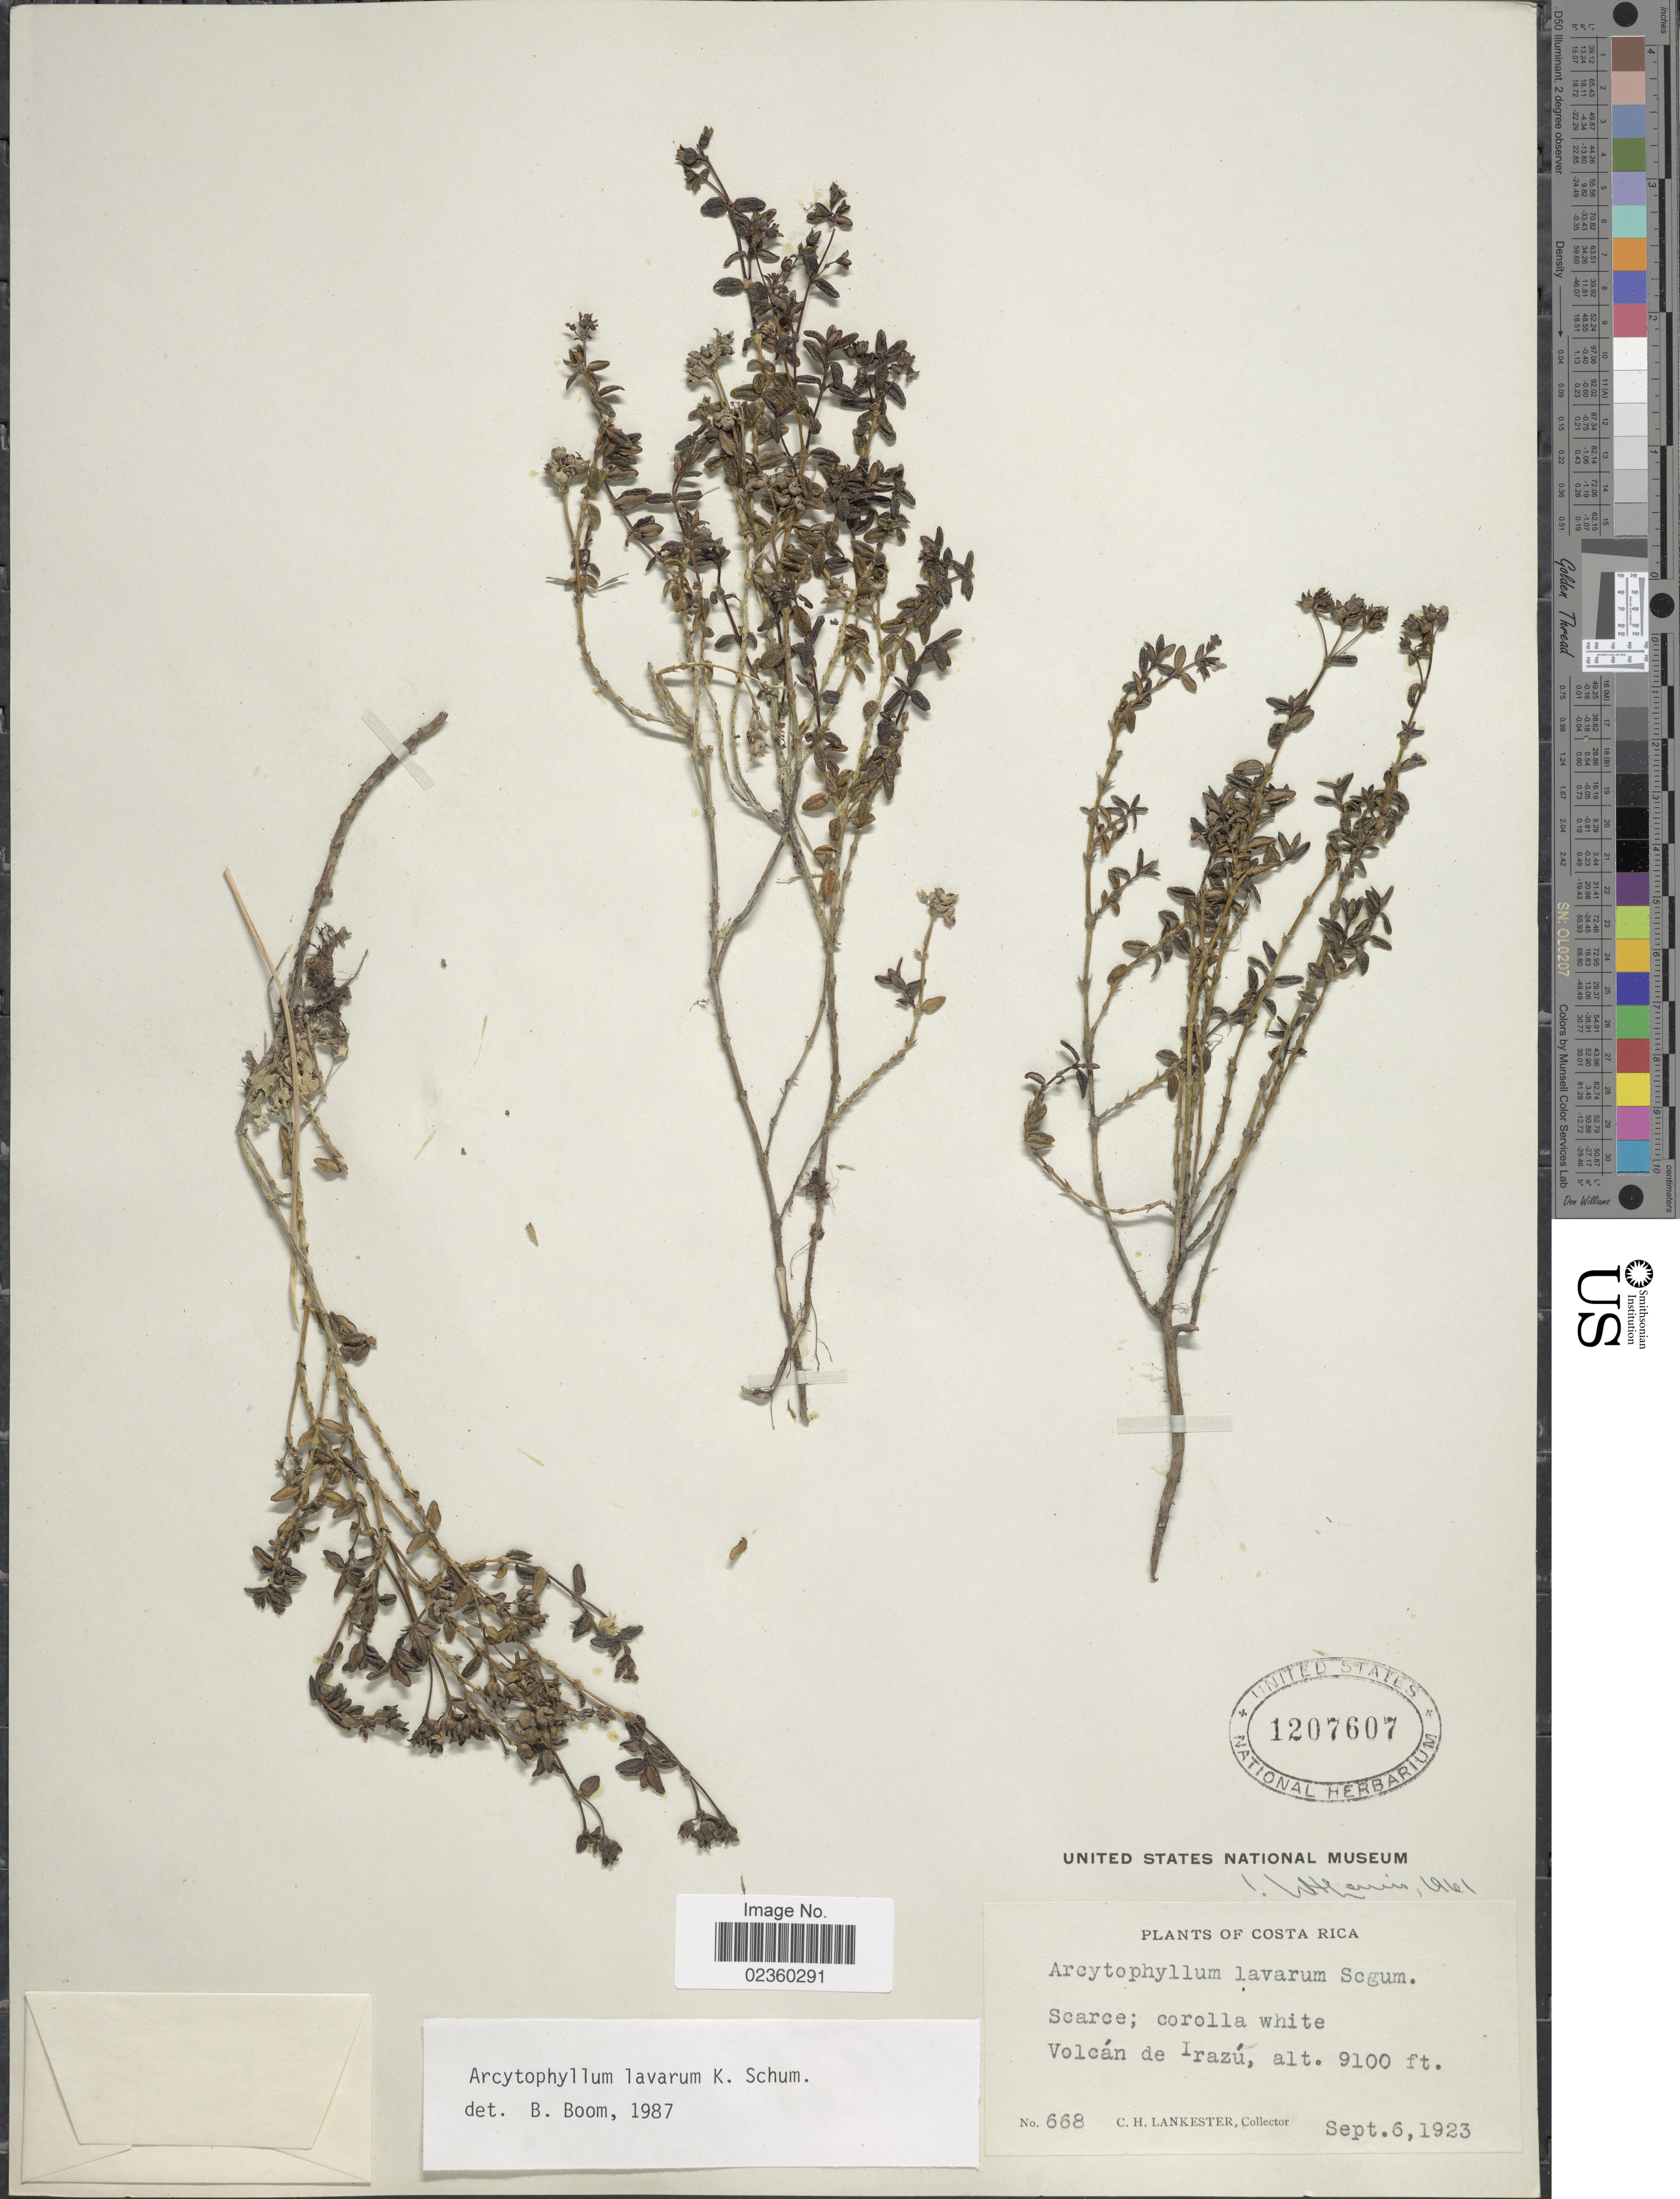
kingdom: Plantae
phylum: Tracheophyta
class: Magnoliopsida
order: Gentianales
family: Rubiaceae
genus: Arcytophyllum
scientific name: Arcytophyllum lavarum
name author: K. Schum. ex Standl.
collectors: C. H. Lankester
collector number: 668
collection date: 1923-09-06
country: Costa Rica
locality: Scarce; Volcán de Irazú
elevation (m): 2774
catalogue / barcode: US 1207607